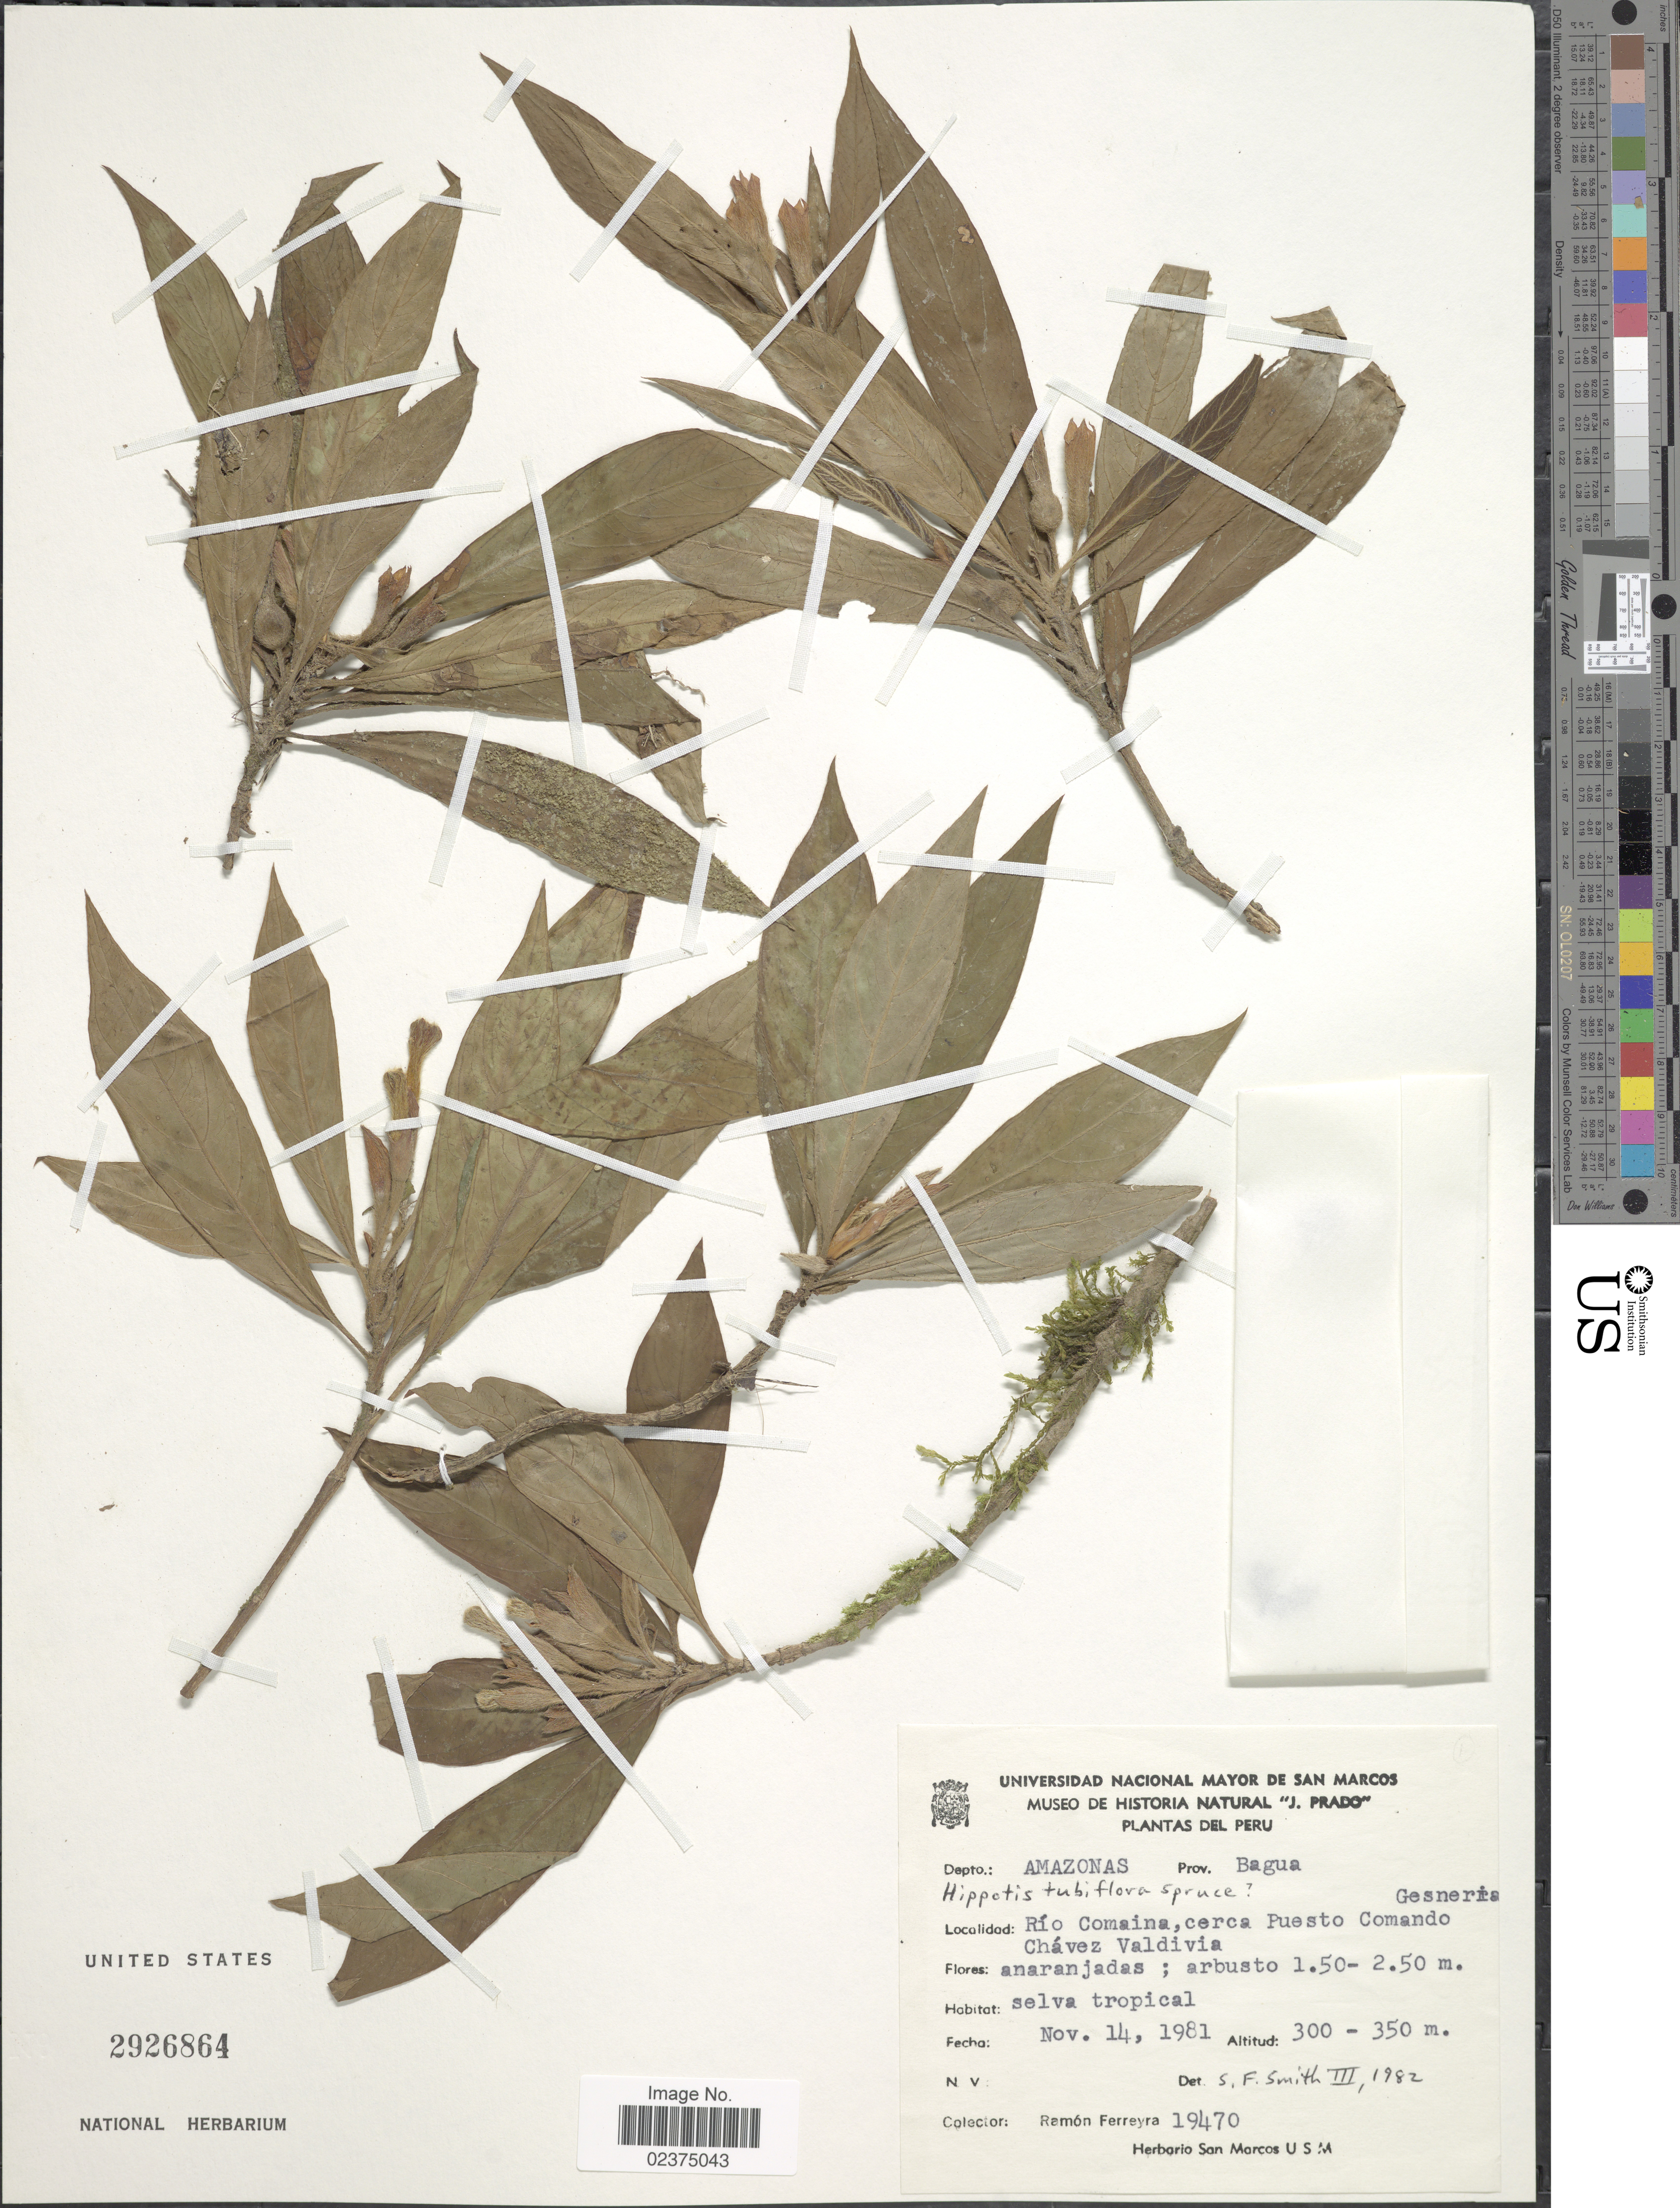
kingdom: Plantae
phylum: Tracheophyta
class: Magnoliopsida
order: Gentianales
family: Rubiaceae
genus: Hippotis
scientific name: Hippotis tubiflora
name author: Spruce ex K. Schum.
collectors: R. A. Ferreyra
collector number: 19470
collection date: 1981-11-14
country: Peru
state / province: Amazonas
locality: Prov. Bagua, Rio Comaina, cerca Puesto Comando Chavez Valdivia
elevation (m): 300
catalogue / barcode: US 2926864